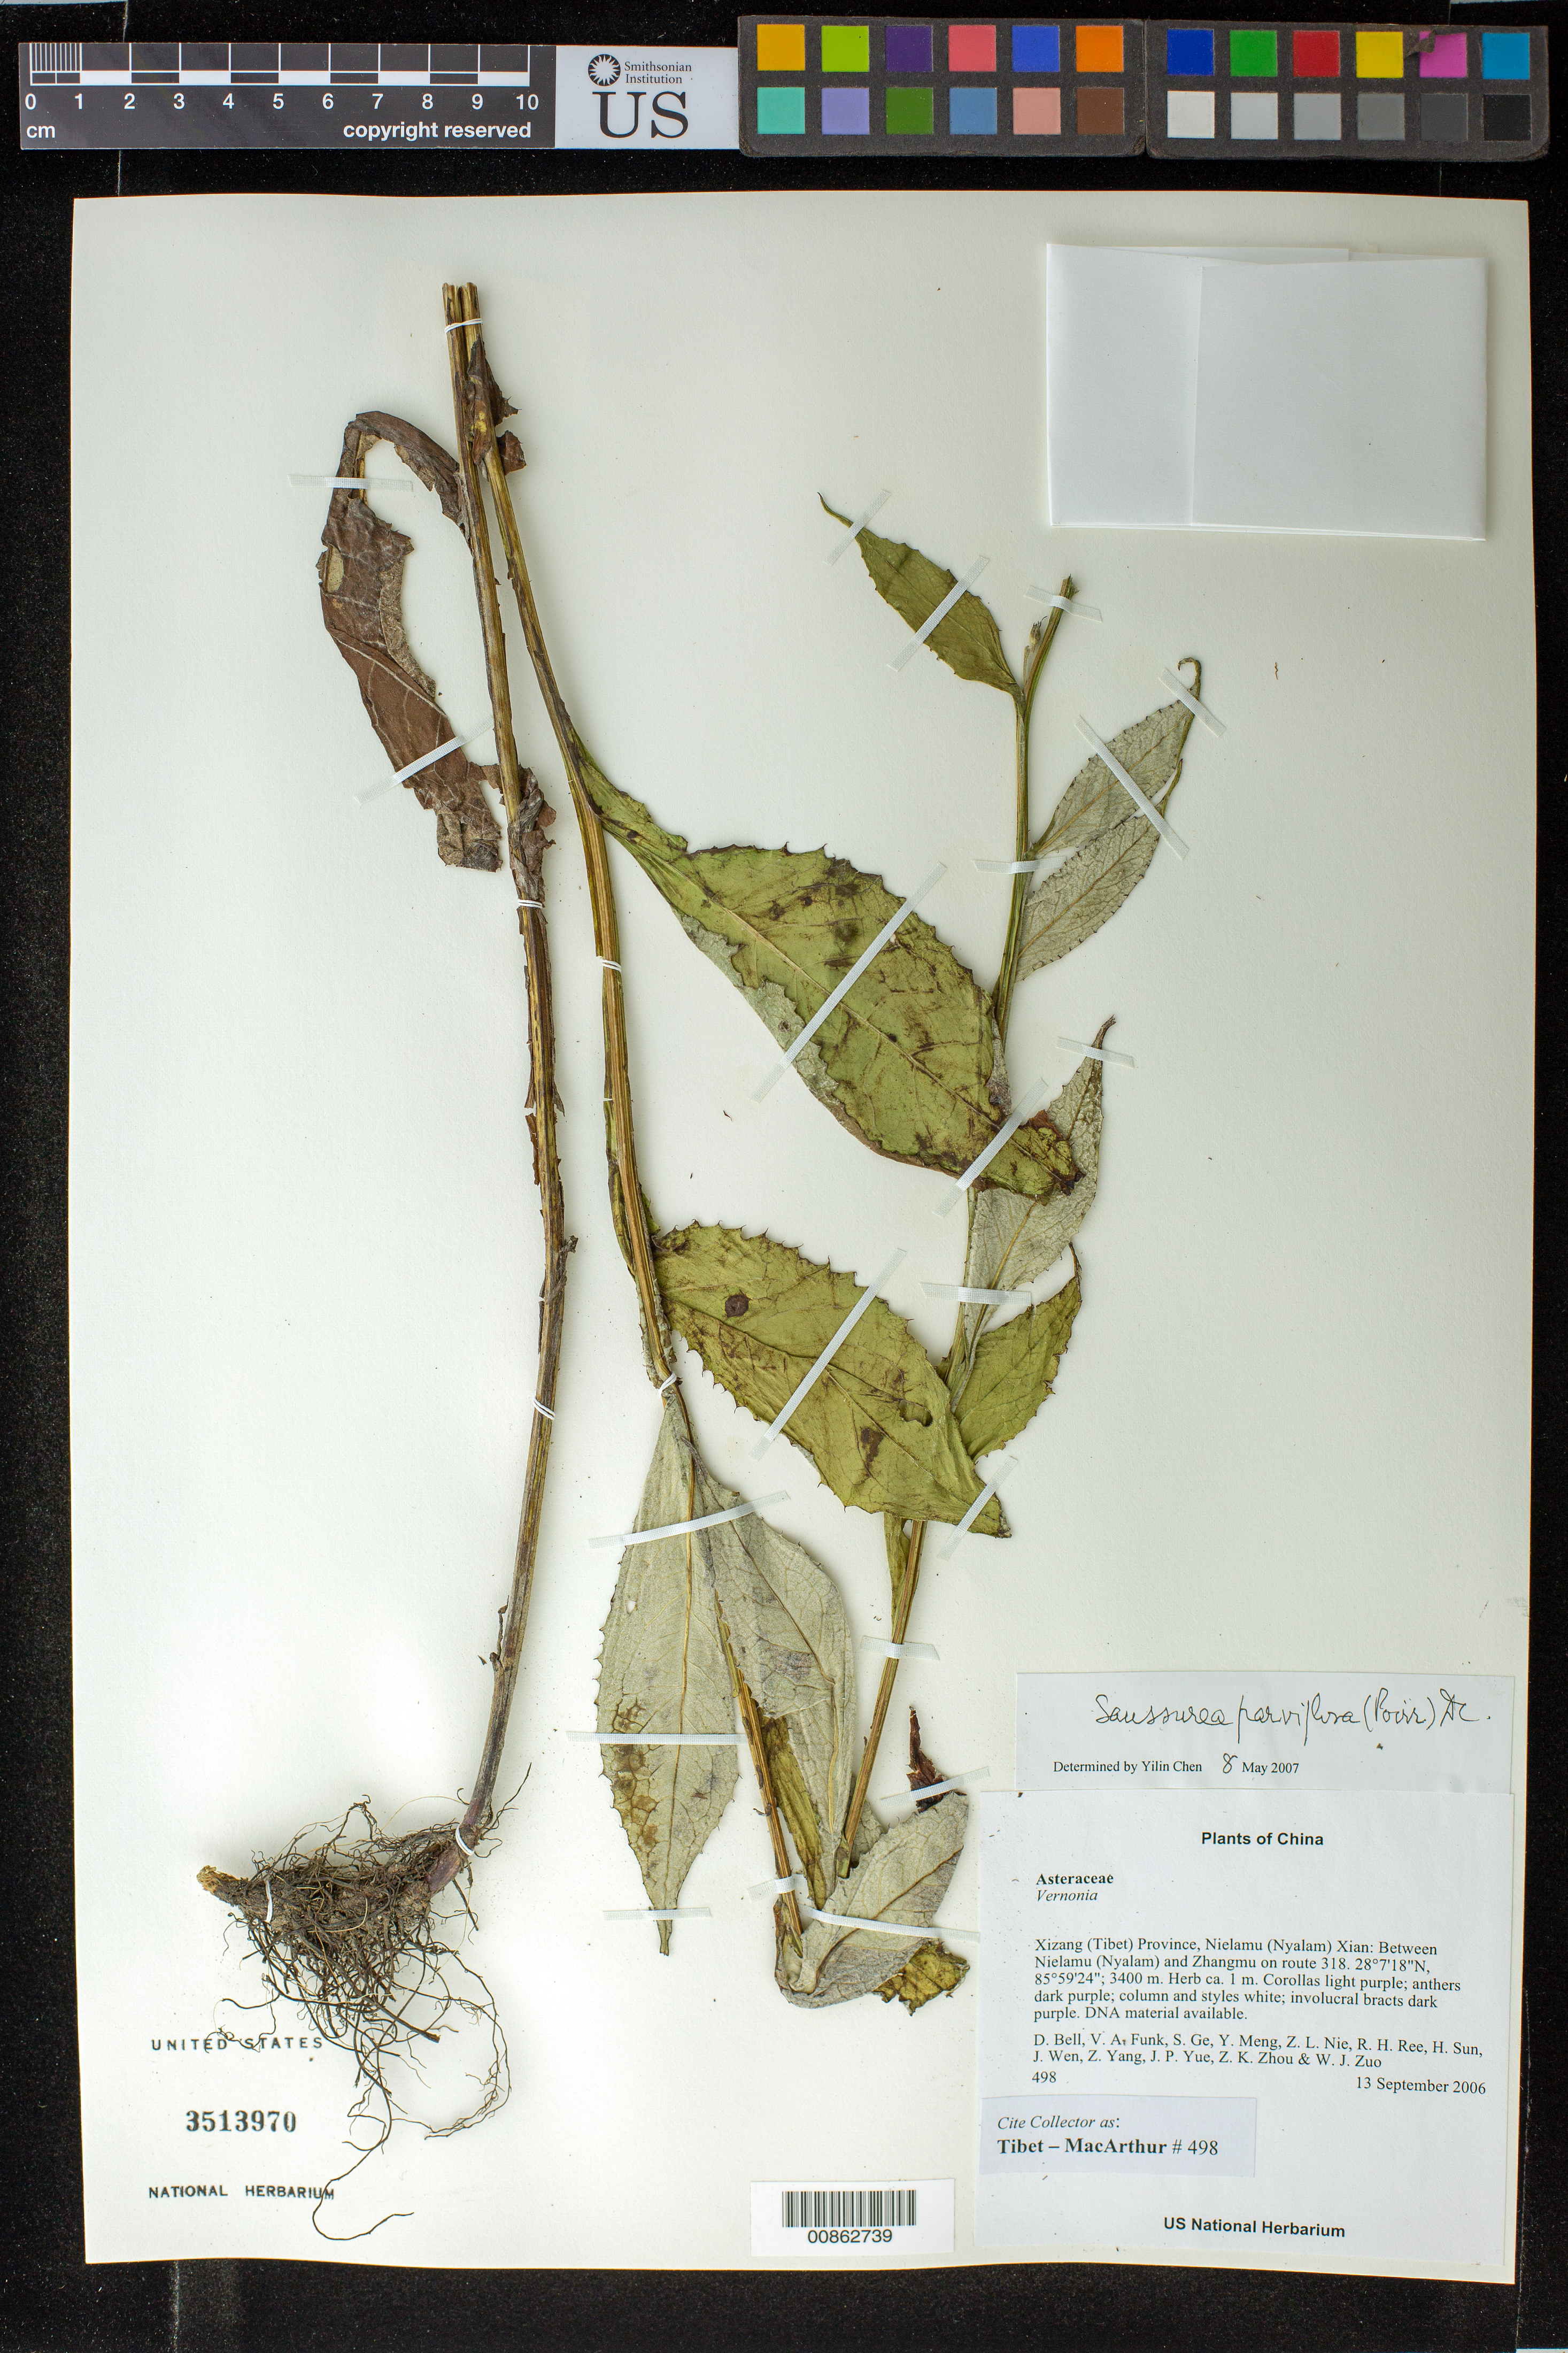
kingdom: Plantae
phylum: Tracheophyta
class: Magnoliopsida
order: Asterales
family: Asteraceae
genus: Saussurea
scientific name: Saussurea parviflora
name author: (Poir.) DC.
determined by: Yilin Chen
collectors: Tibet-MacArthur, D. A. Bell, V. Funk, S. Ge, Y. Meng, Z. Nie, R. Ree, H. Sun, J. Wen, Z. Yang, J. Yue, Z. Zhou & W. Zuo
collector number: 498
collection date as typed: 13 Sep 2006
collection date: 2006-09-13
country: China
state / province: Xizang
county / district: Nielamu (Nyalam) Xian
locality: Between Nielamu (Nyalam) and Zhangmu on route 318.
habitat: Rocky slopes, cliff bases and disturbed areas beside road.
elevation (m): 3400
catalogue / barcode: US 3513970